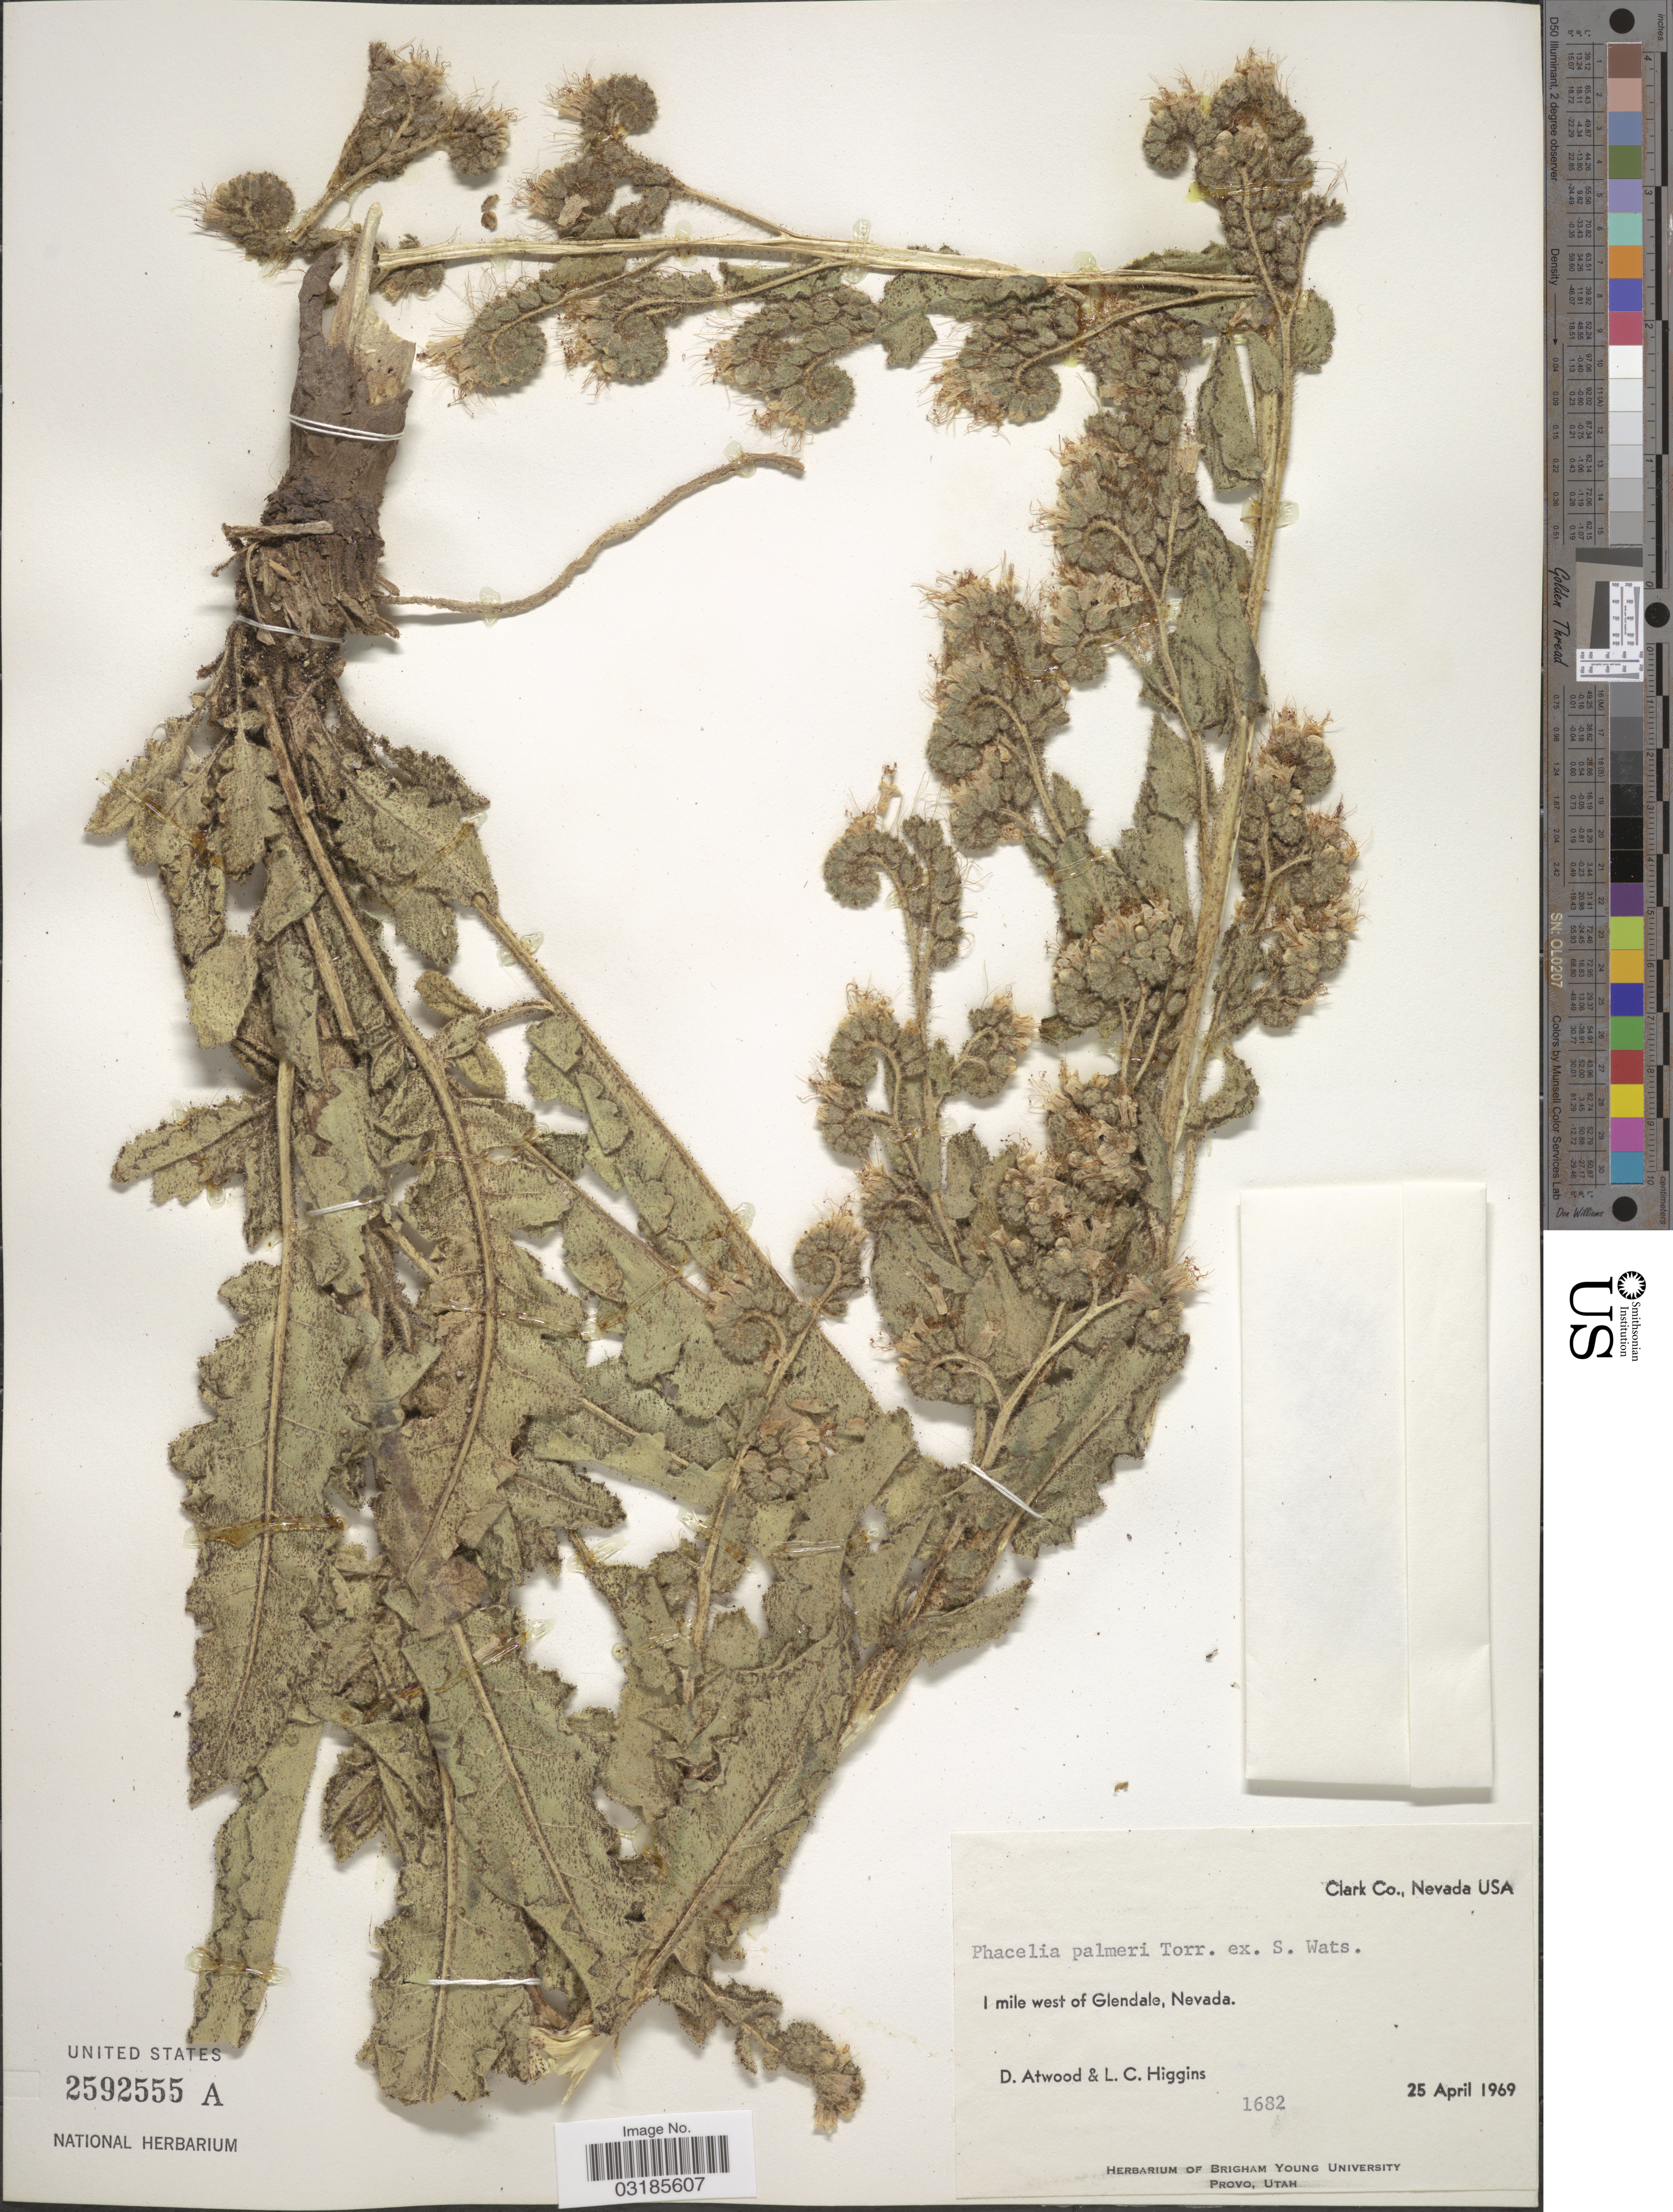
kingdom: Plantae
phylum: Tracheophyta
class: Magnoliopsida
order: Boraginales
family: Hydrophyllaceae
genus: Phacelia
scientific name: Phacelia palmeri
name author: Torr. ex S. Watson in C. King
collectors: D. Atwood & L. Higgins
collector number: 1682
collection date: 1969-04-25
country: United States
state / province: Nevada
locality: Clark Co., 1 mile west of Glendale.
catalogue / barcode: US 2592555A